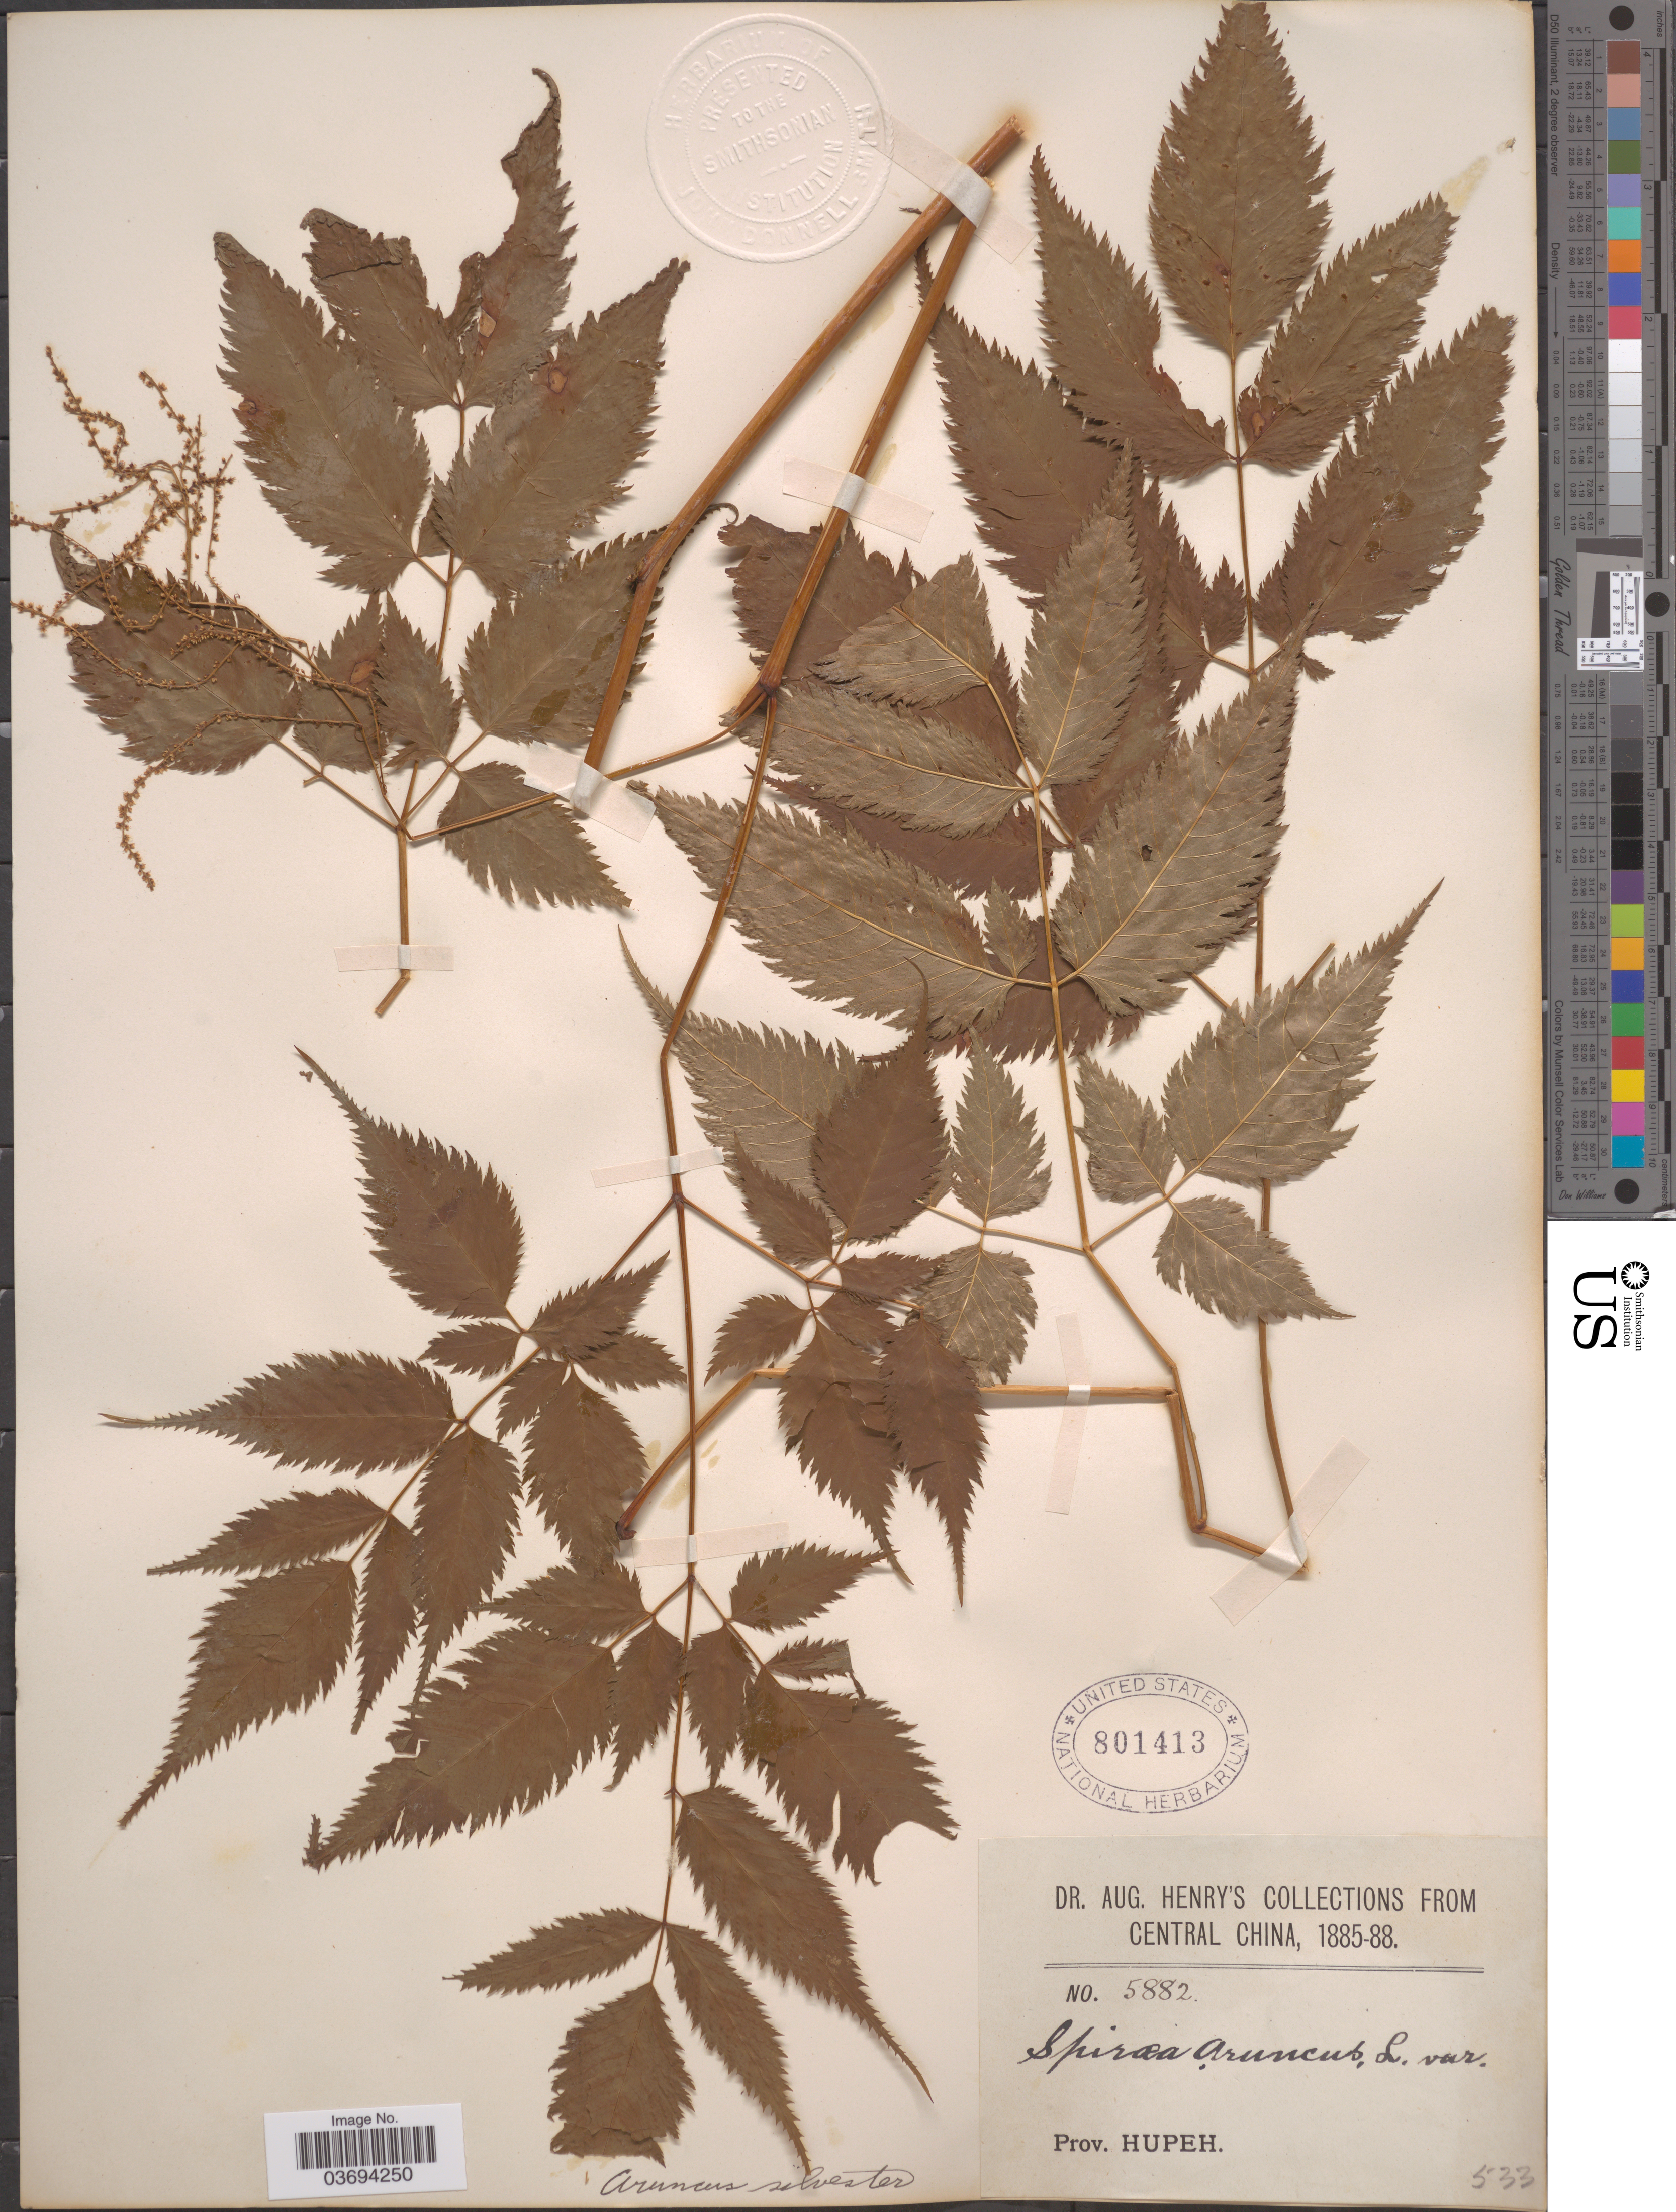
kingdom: Plantae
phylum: Tracheophyta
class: Magnoliopsida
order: Rosales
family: Rosaceae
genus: Aruncus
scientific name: Aruncus sylvester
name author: Kostel. ex Maxim.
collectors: A. Henry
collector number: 5882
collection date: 1885/1888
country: China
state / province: Hubei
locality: Central China. Prov. Hupeh.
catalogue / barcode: US 801413